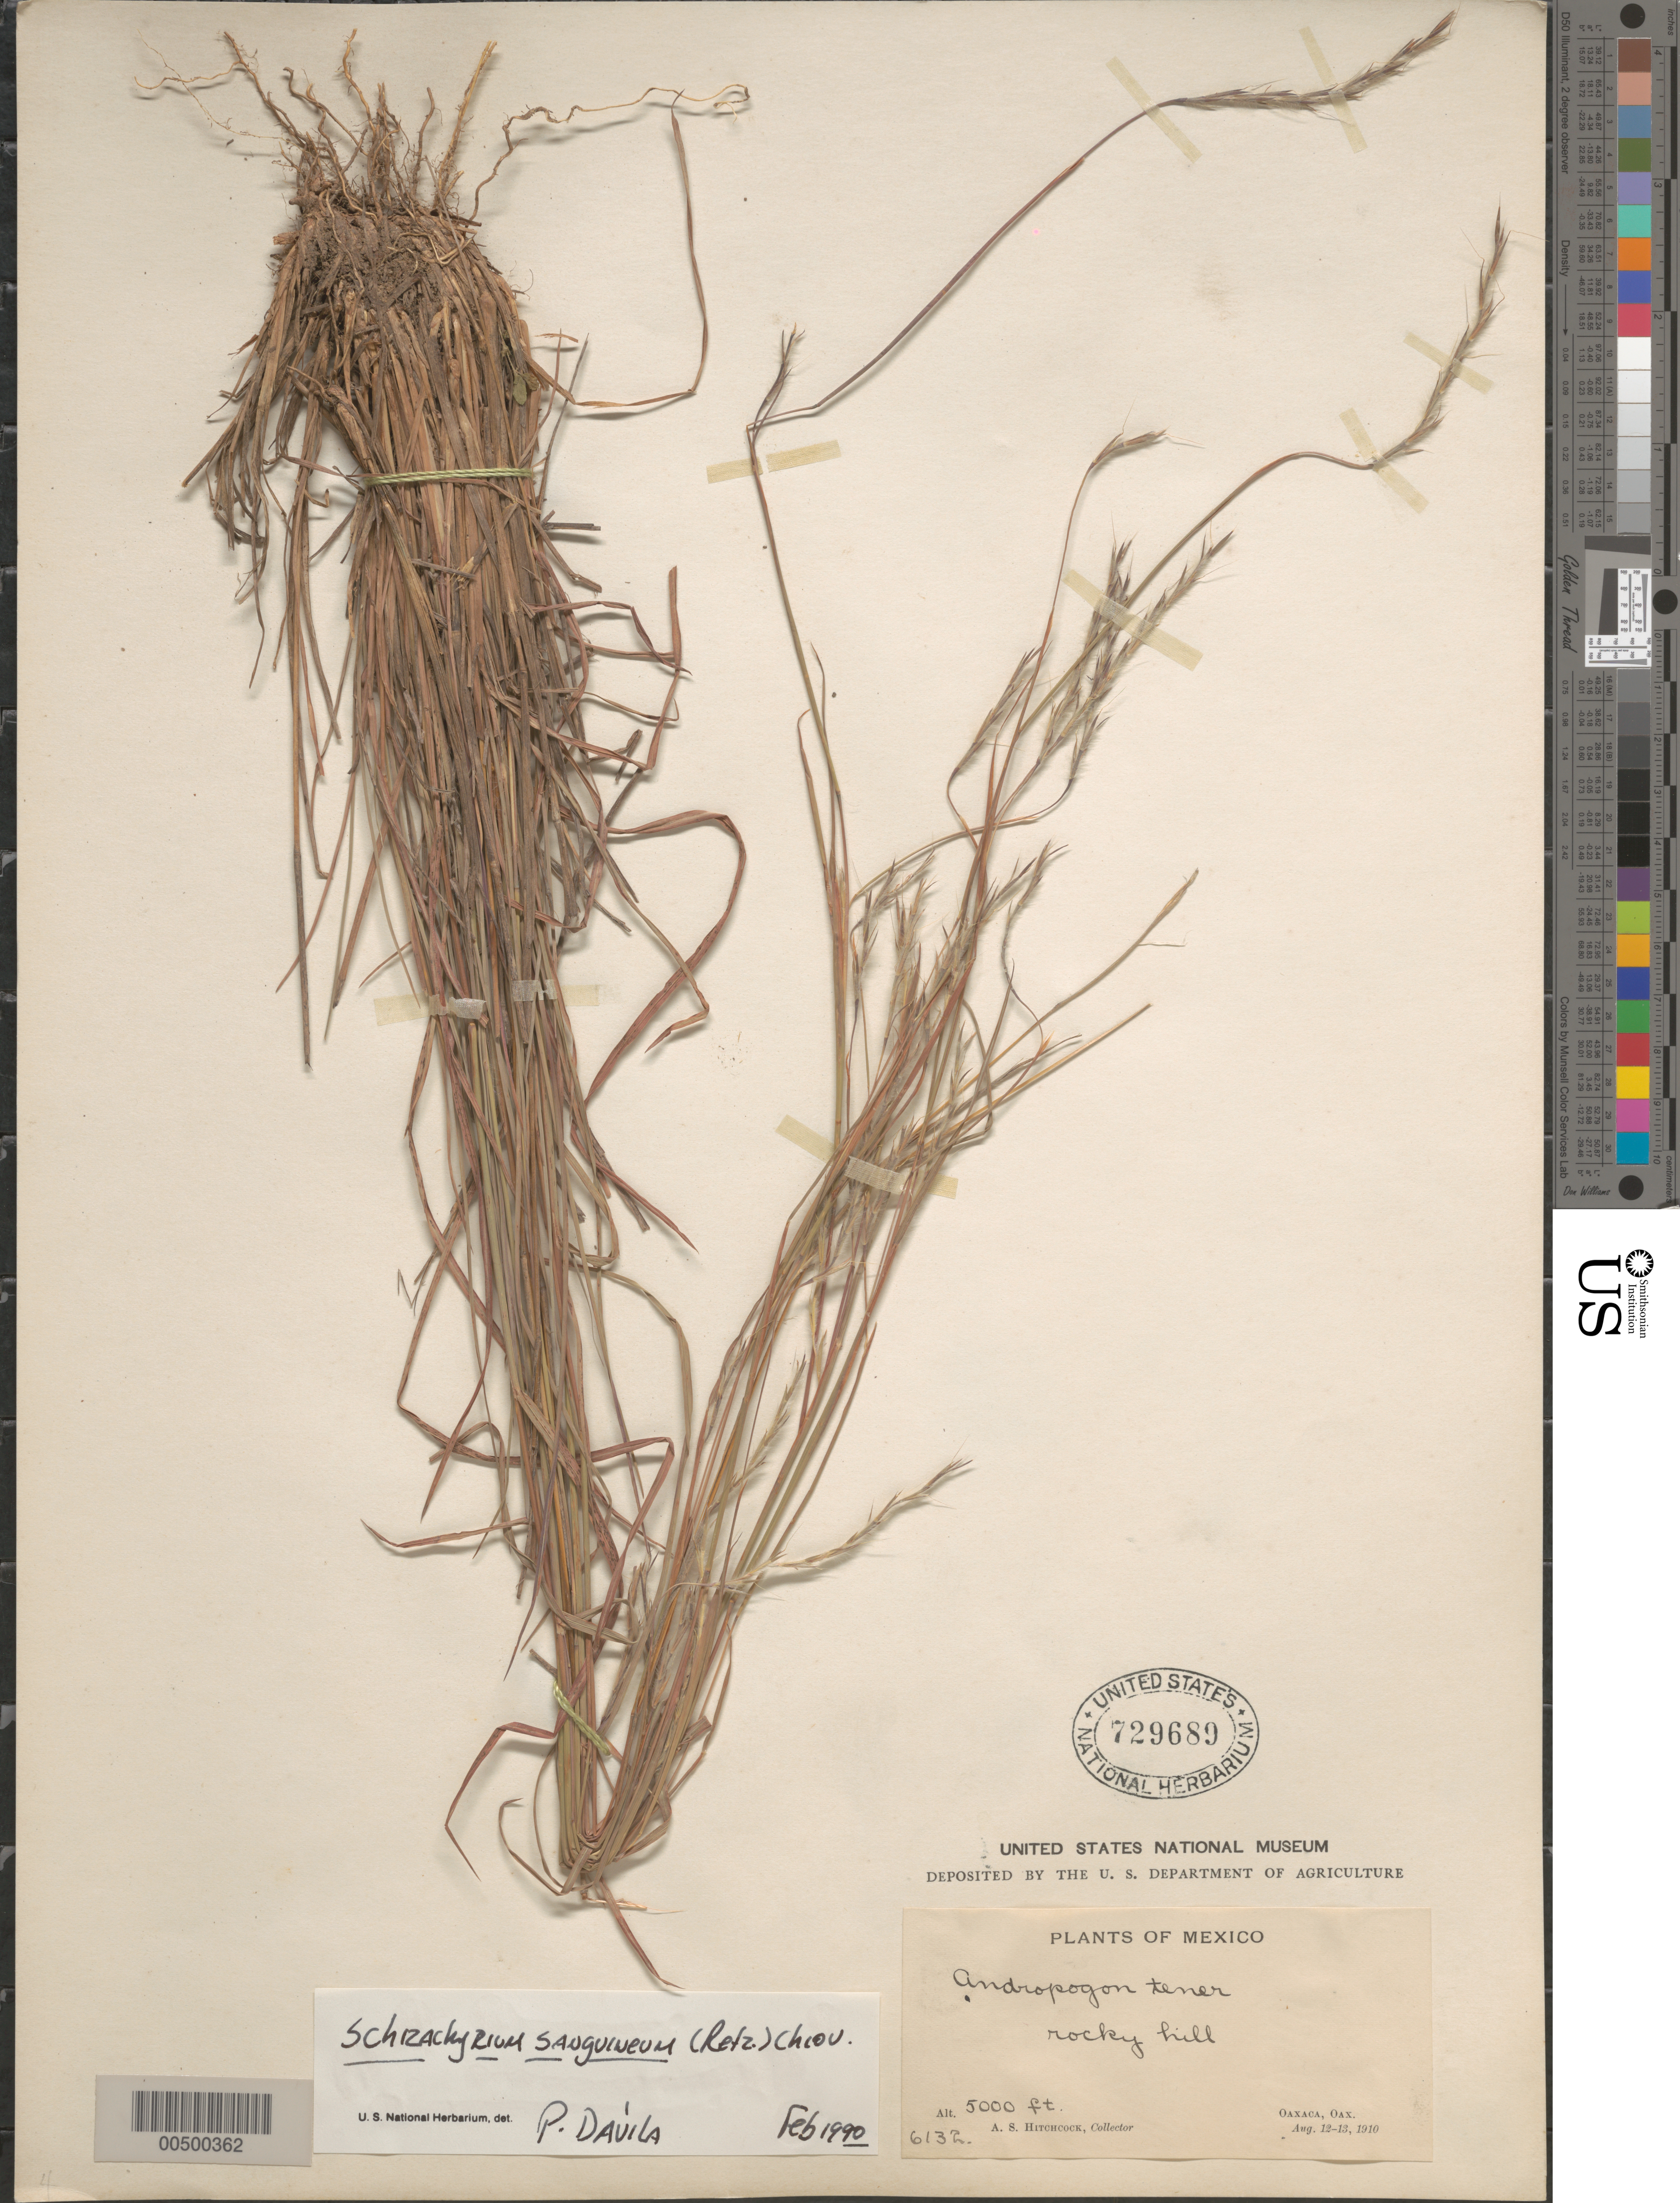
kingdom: Plantae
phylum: Tracheophyta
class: Liliopsida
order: Poales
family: Poaceae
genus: Schizachyrium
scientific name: Schizachyrium sanguineum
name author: (Retz.) Alston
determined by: Dávila, P. D.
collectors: A. S. Hitchcock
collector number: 6132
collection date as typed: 12 Aug 1910 to 13 Aug 1910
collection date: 1910-08-12/1910-08-13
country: Mexico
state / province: Oaxaca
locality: Oaxaca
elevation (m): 1524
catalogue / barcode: US 729689